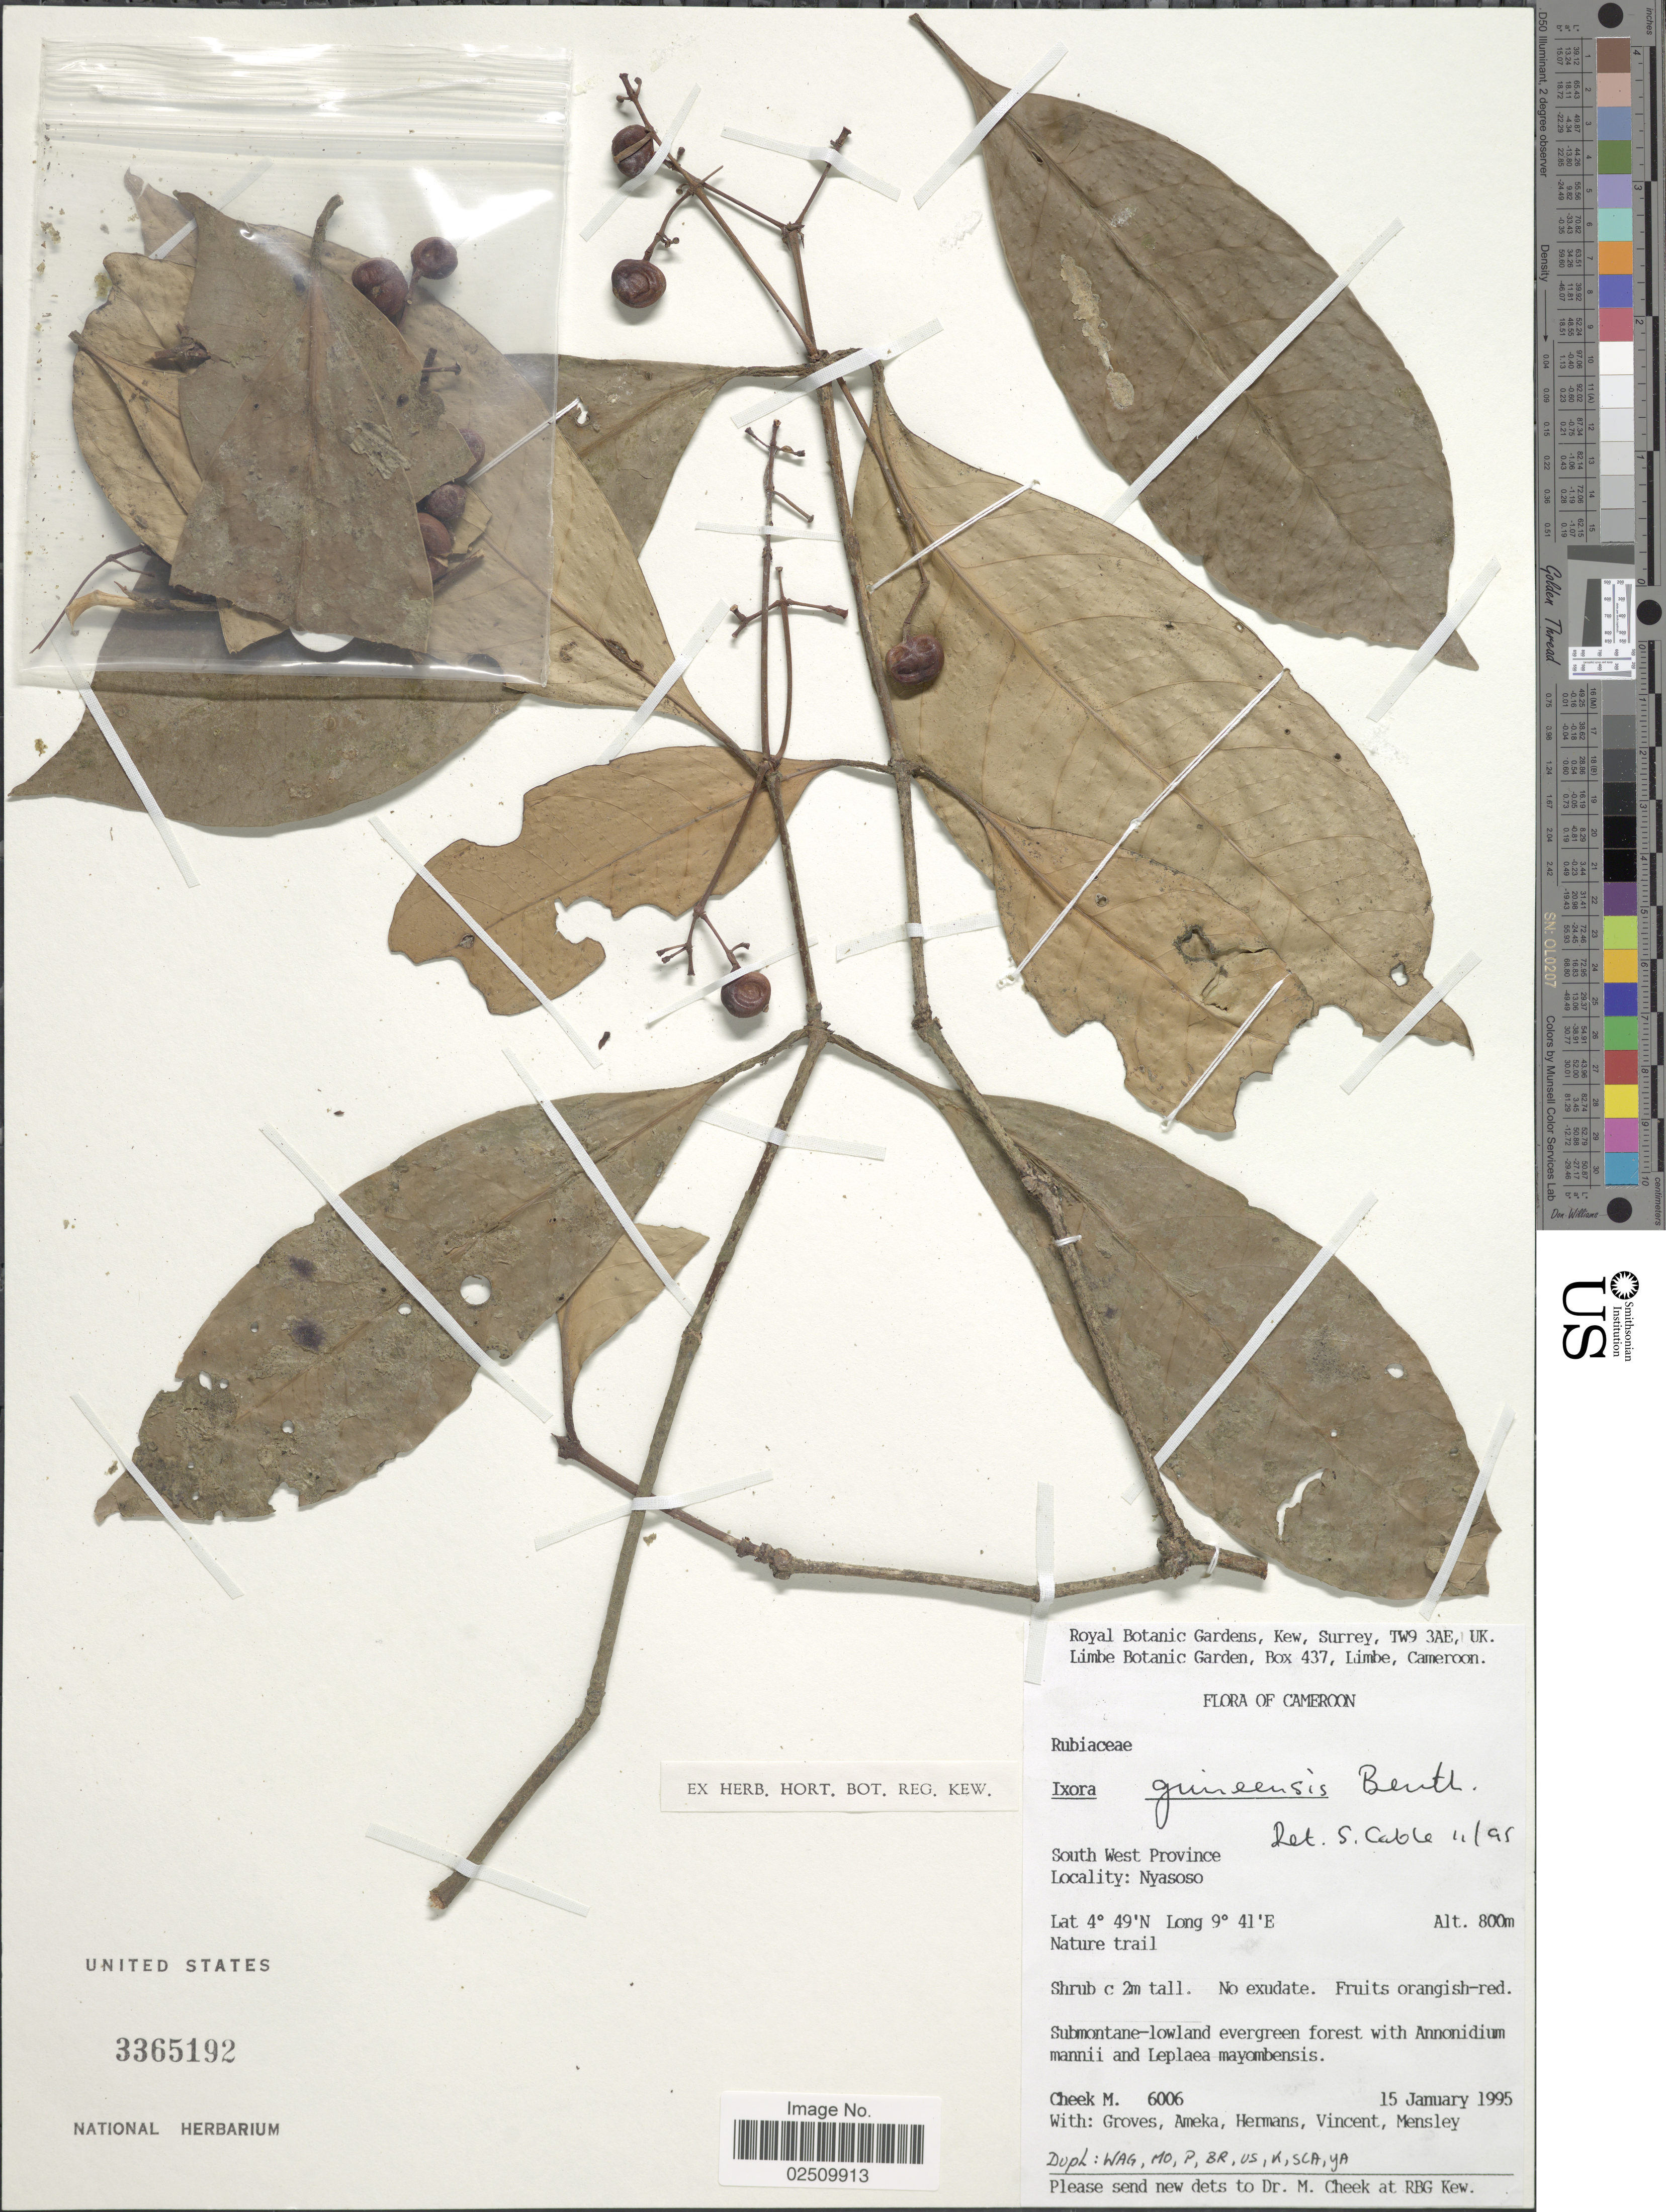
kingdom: Plantae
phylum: Tracheophyta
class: Magnoliopsida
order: Gentianales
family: Rubiaceae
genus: Ixora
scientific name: Ixora guineensis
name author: Benth.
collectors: M. Cheek, -. Groves, -. Ameka, Hermans & et al.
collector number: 6006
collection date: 1995-01-15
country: Cameroon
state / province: Sud-Ouest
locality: South West Province. Nyasoso. Nature trail.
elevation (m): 800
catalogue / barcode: US 3365192